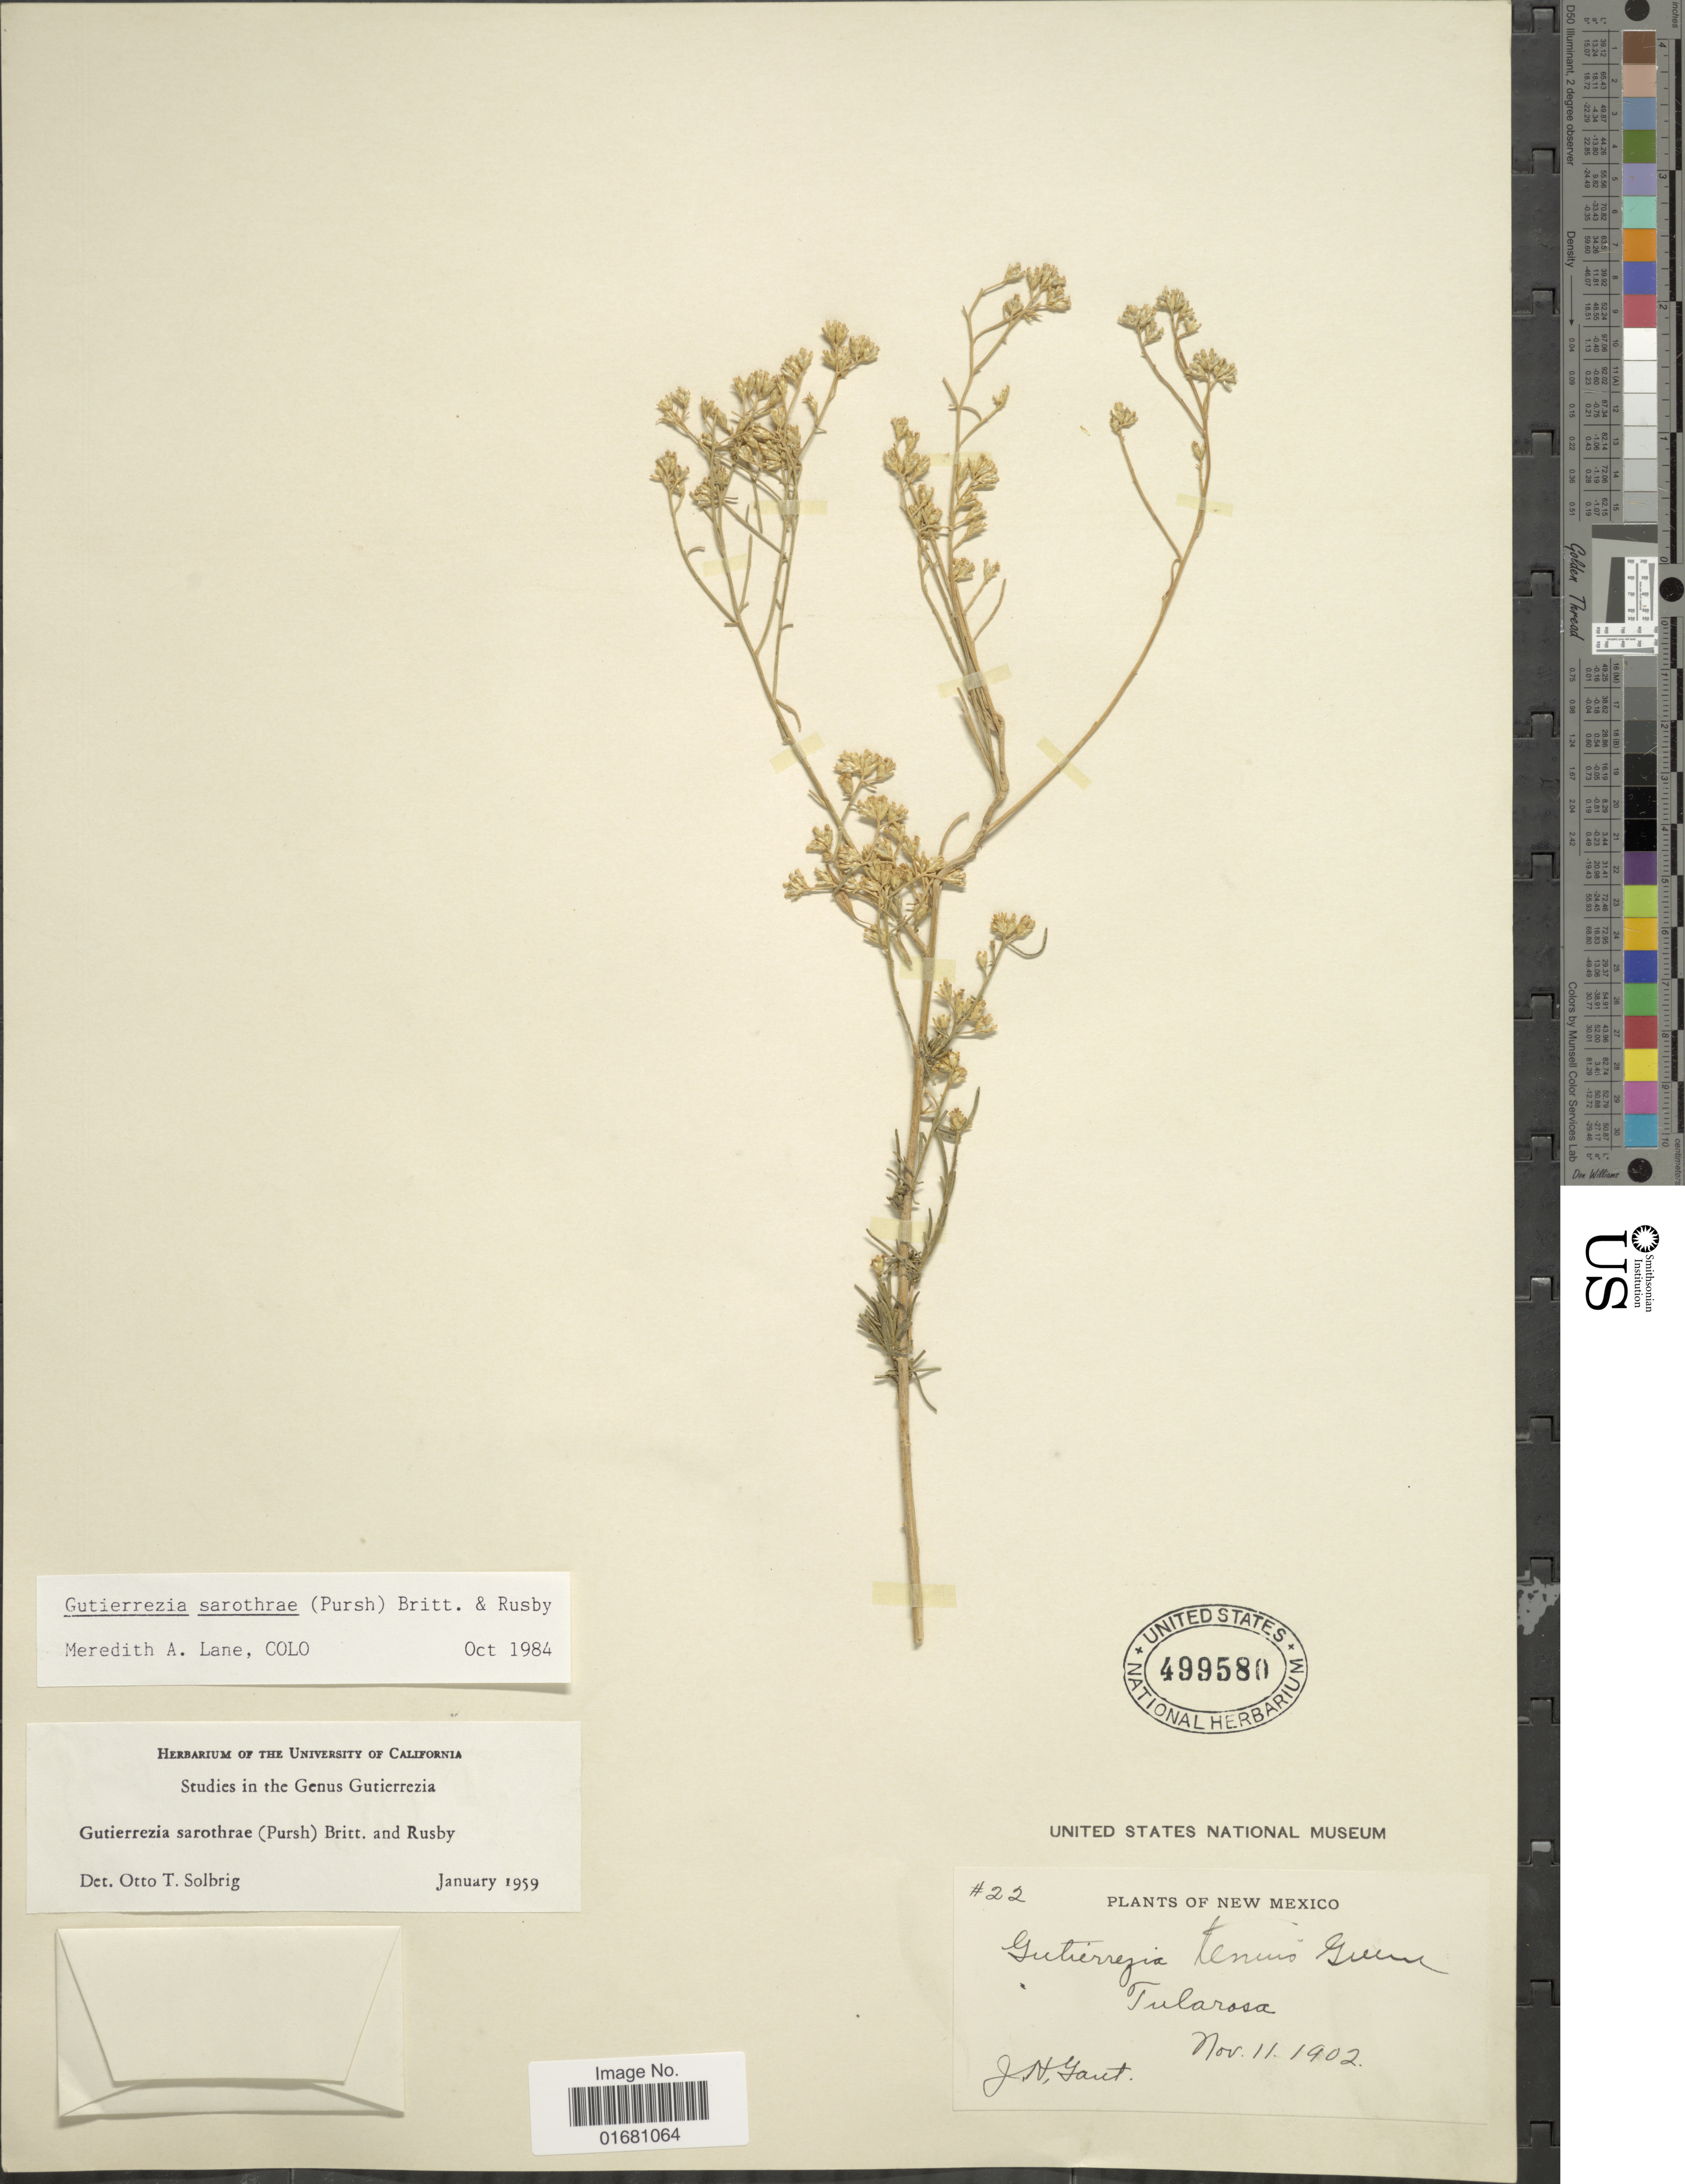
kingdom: Plantae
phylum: Tracheophyta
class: Magnoliopsida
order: Asterales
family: Asteraceae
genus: Gutierrezia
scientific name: Gutierrezia sarothrae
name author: (Pursh) Britton & Rusby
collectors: J. Gaut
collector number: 22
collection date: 1902-11-11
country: United States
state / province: New Mexico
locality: Tularosa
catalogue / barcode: US 499580